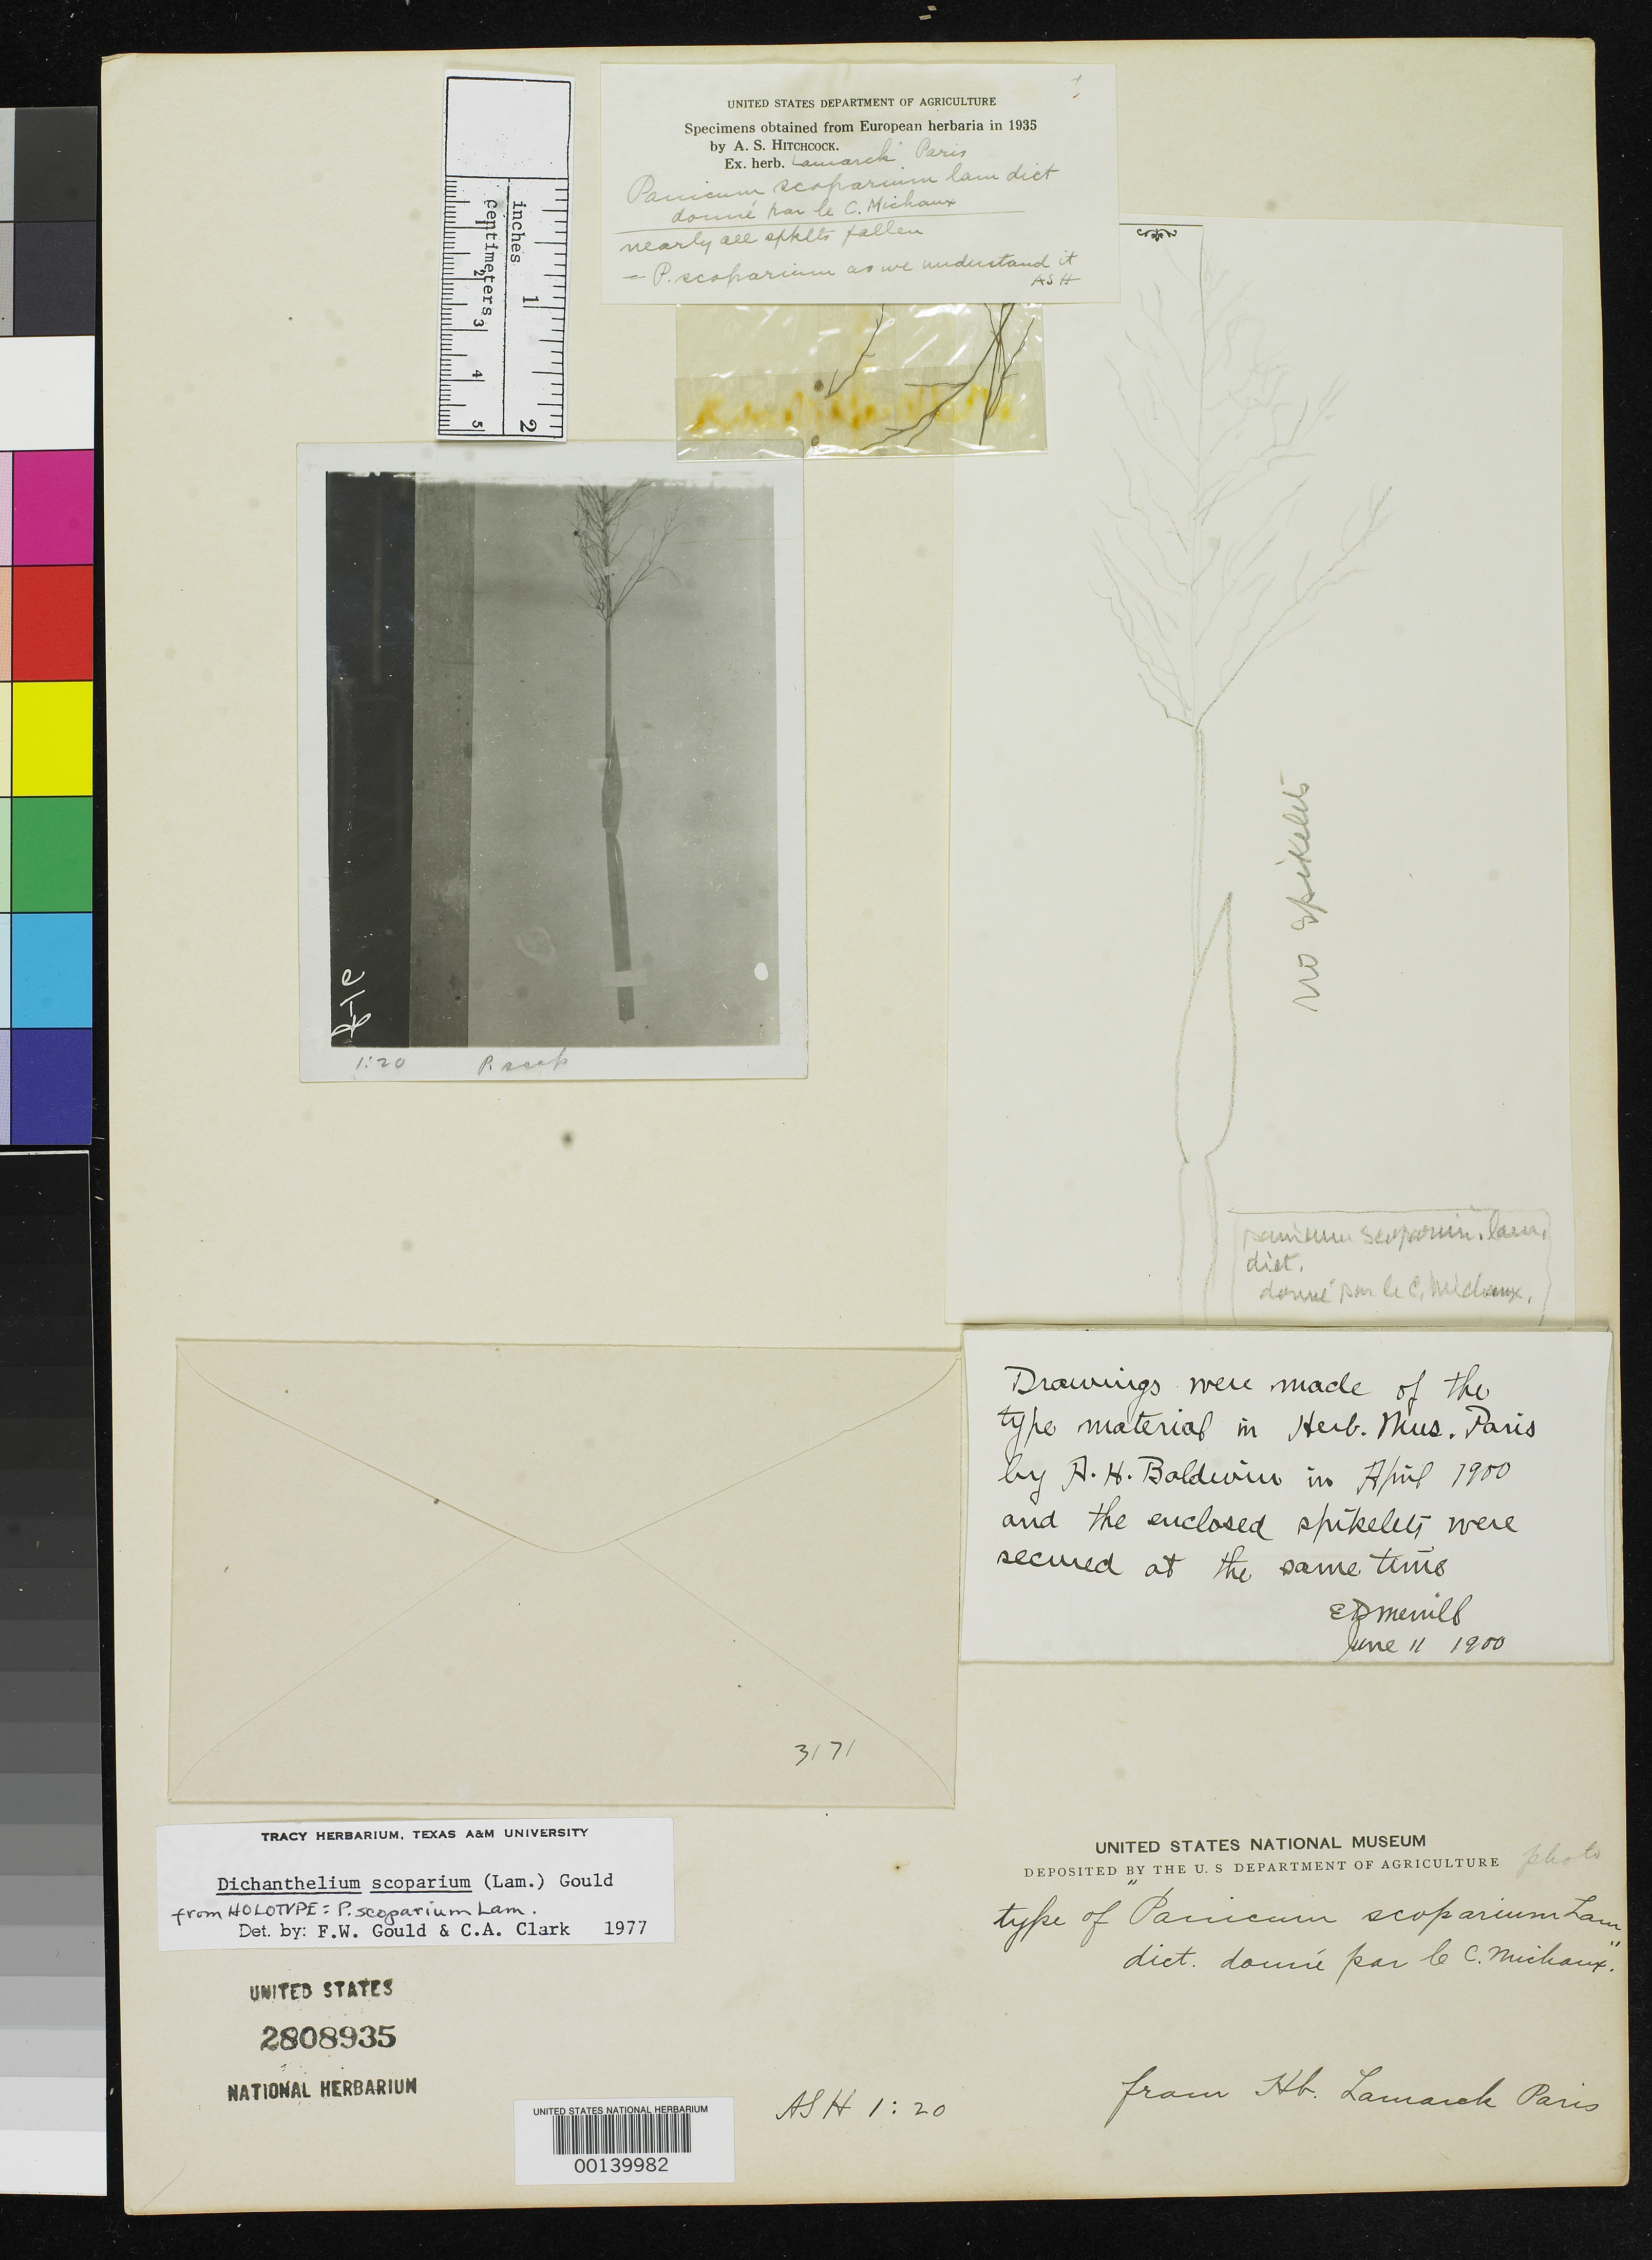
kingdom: Plantae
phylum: Tracheophyta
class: Liliopsida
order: Poales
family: Poaceae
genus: Panicum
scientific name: Panicum scoparium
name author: Lam.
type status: Type Fragment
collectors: A. Michaux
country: United States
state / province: South Carolina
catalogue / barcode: US 2808935